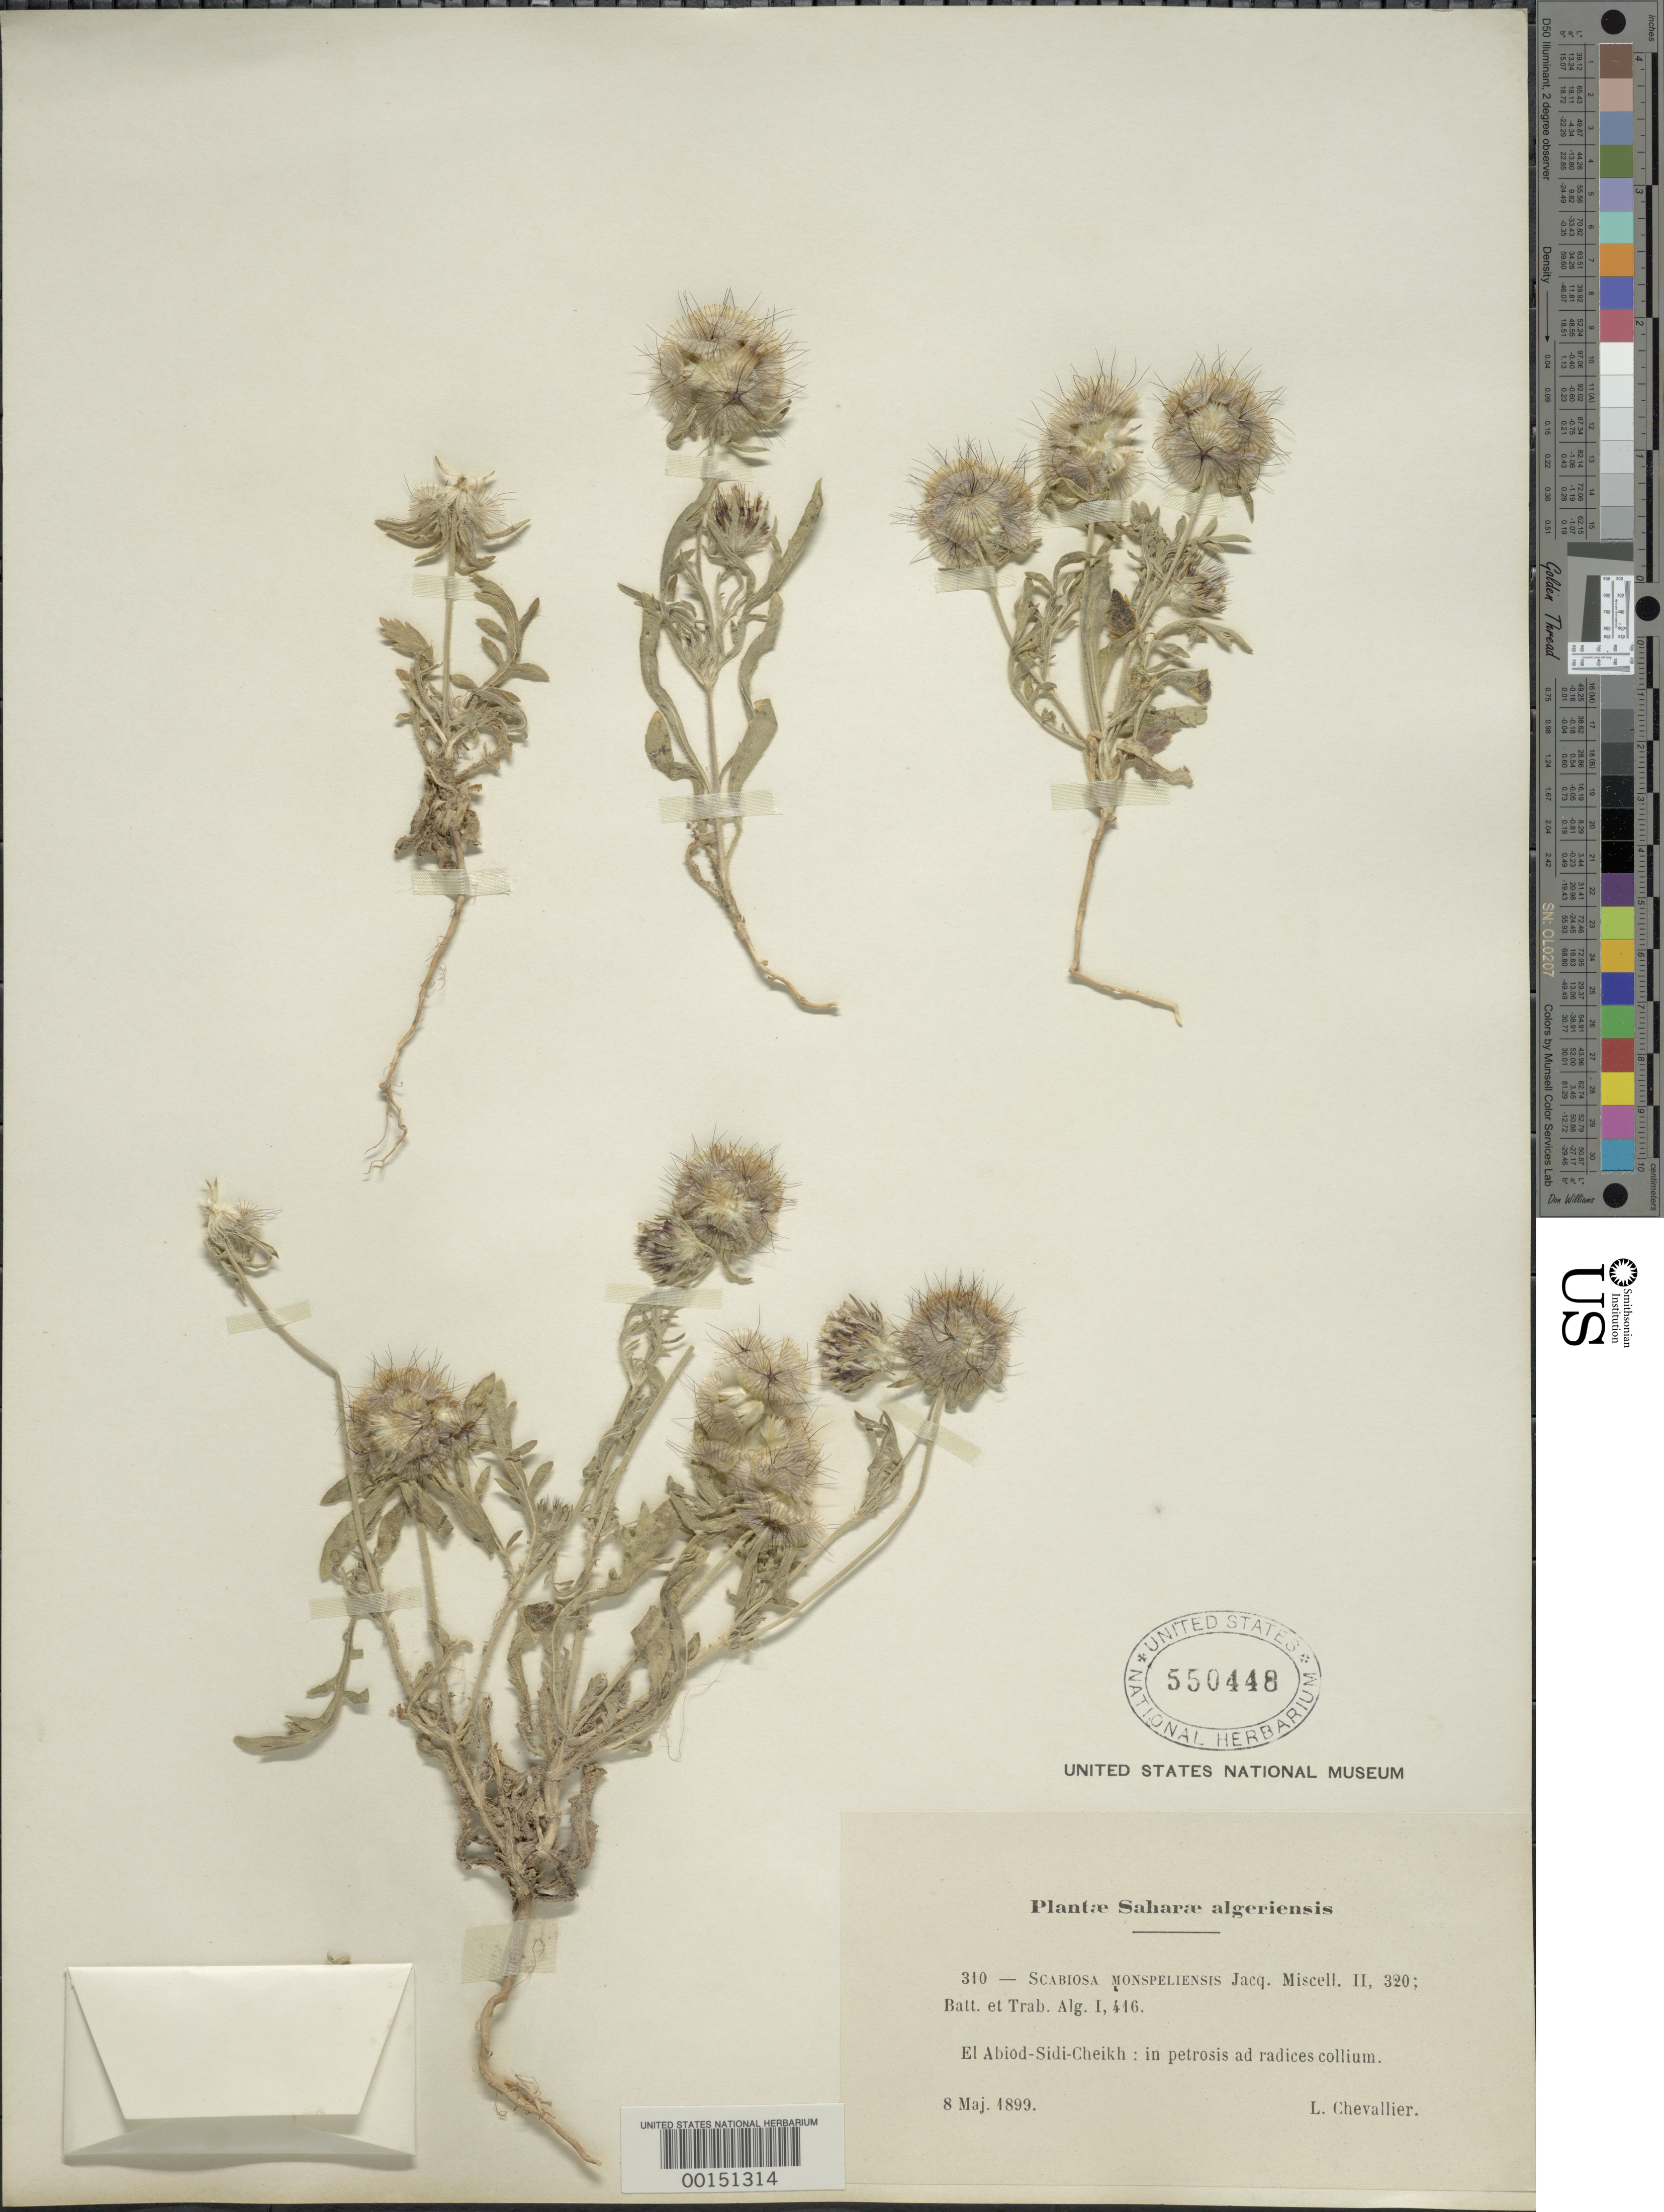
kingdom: Plantae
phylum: Tracheophyta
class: Magnoliopsida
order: Dipsacales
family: Caprifoliaceae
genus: Scabiosa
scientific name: Scabiosa monspeliensis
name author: Jacq.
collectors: L. Chevalier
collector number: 310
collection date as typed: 08 May 1899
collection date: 1899-05-08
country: Algeria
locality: El Abiod-Sidi-Cjeikh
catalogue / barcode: US 550448